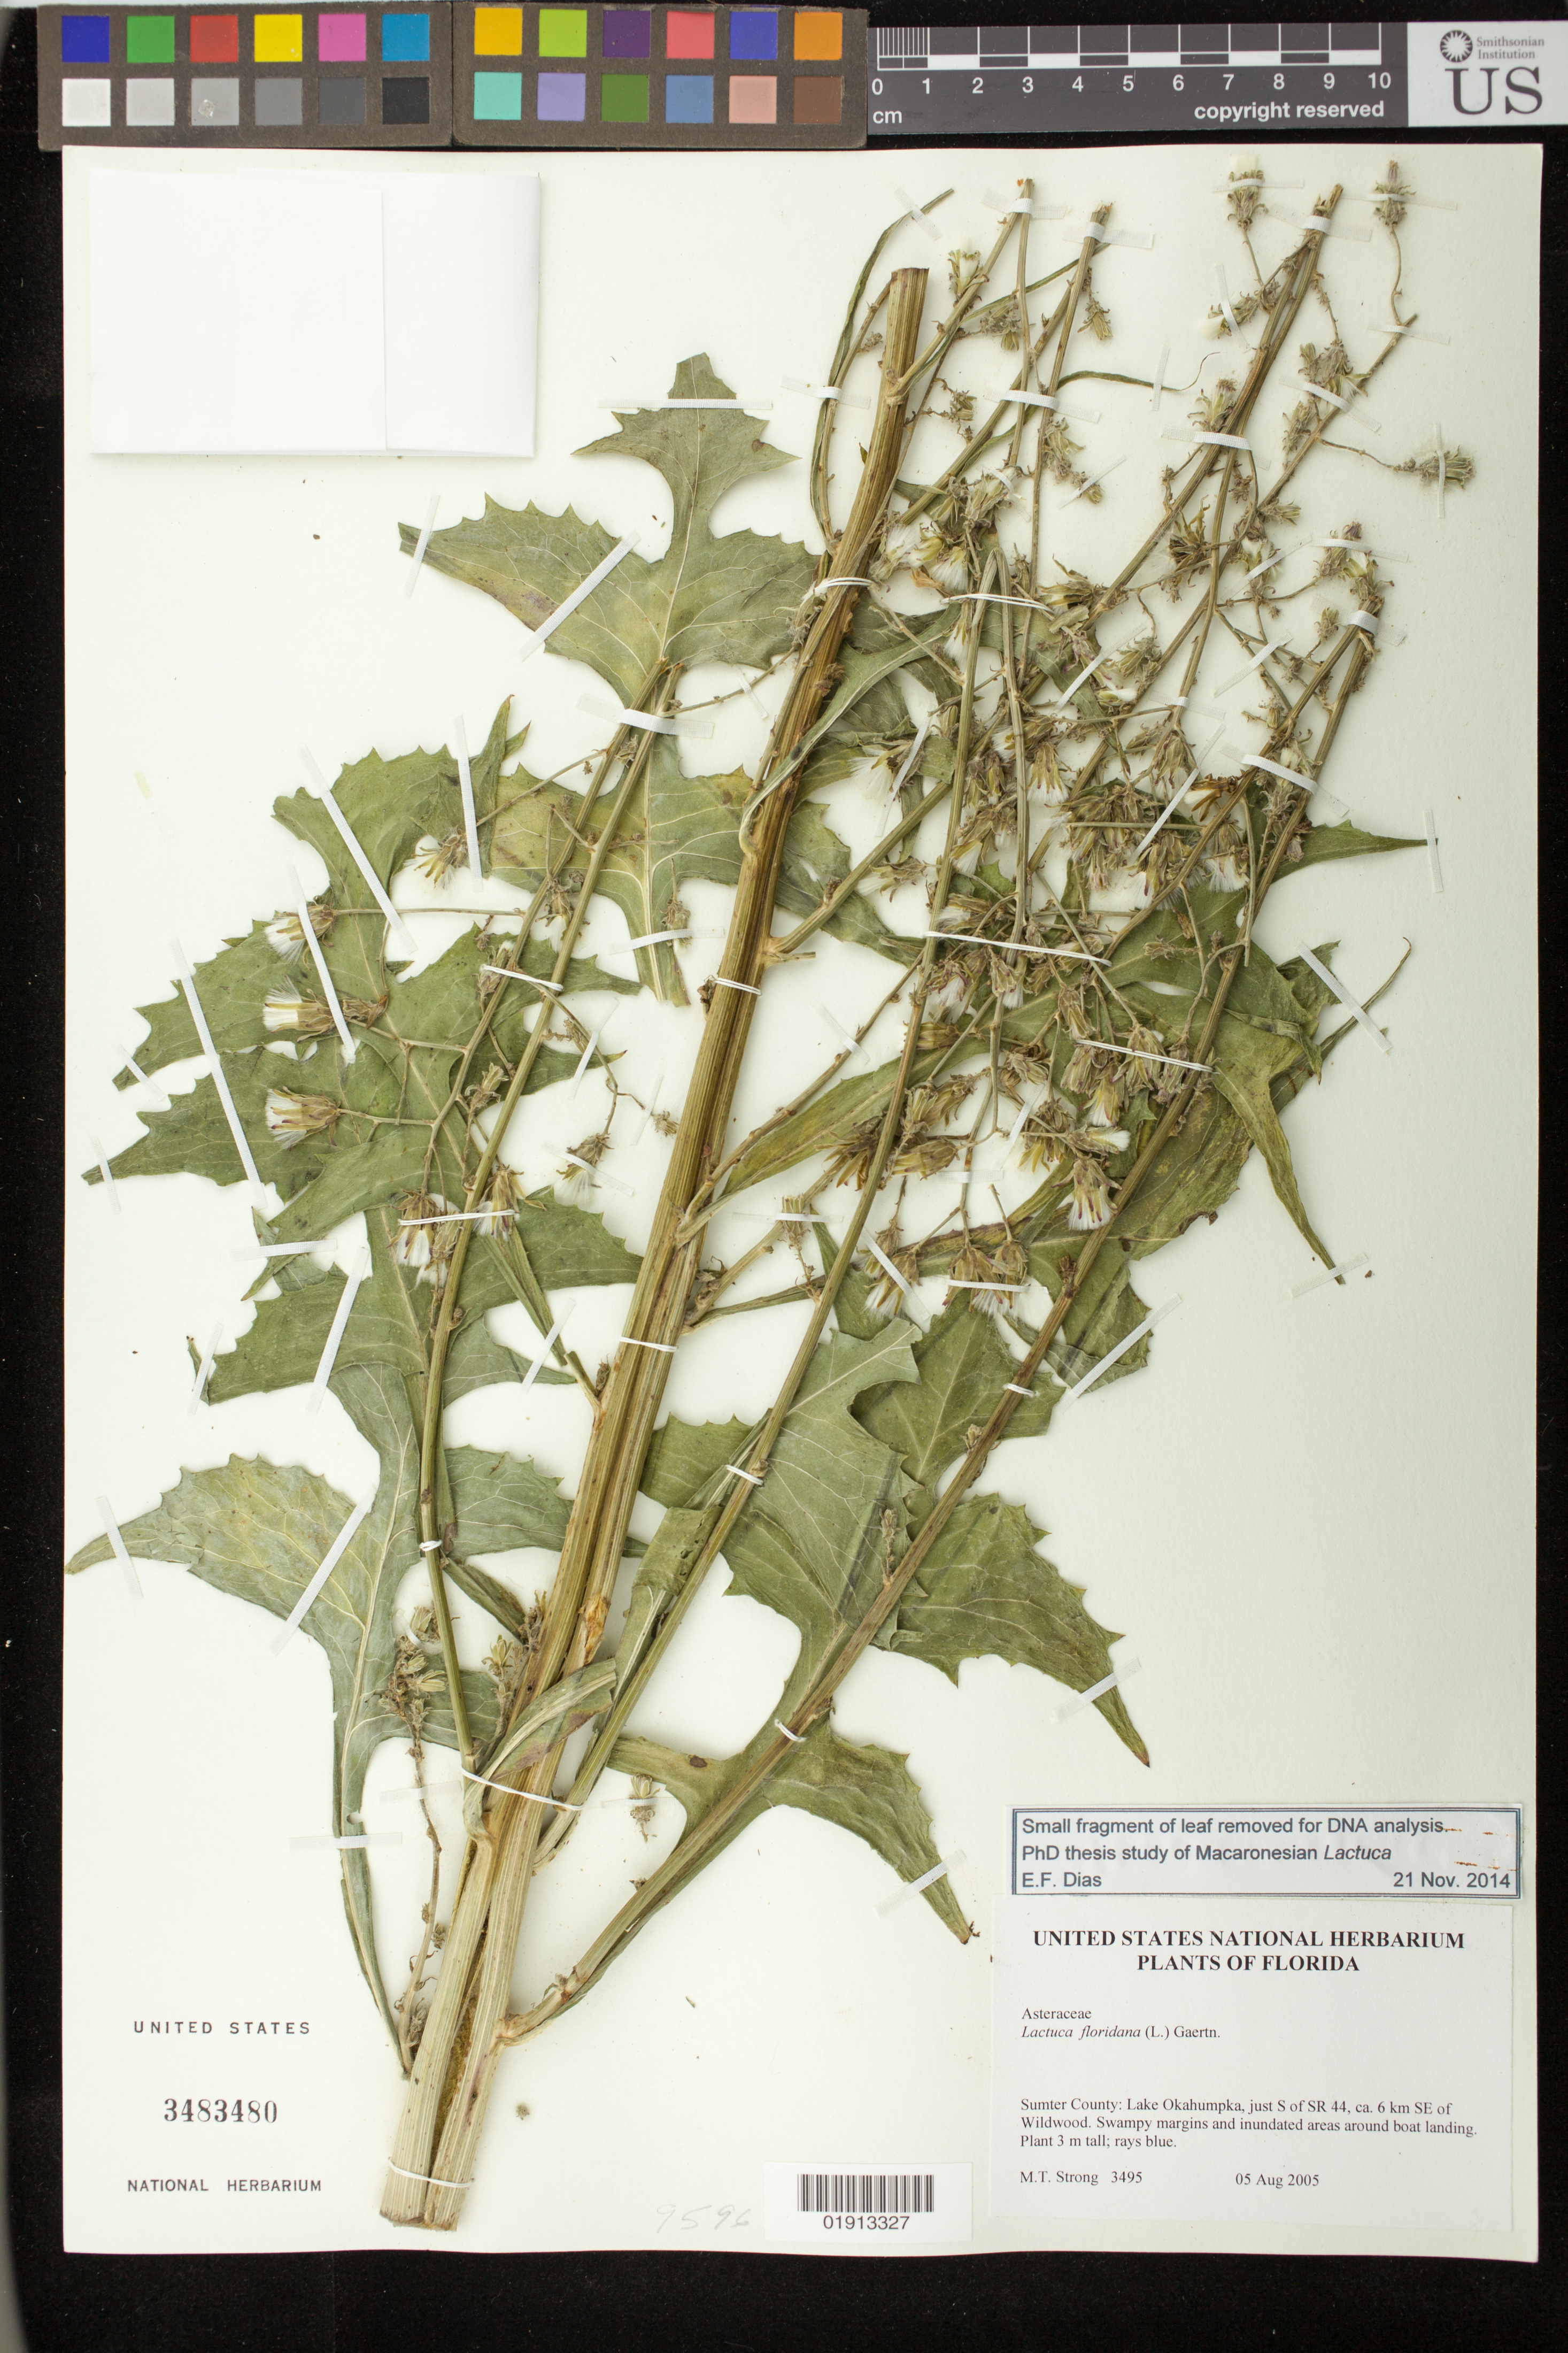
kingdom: Plantae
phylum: Tracheophyta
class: Magnoliopsida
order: Asterales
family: Asteraceae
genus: Lactuca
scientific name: Lactuca floridana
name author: (L.) Gaertn.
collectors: M. T. Strong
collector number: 3495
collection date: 2005-08-05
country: United States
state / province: Florida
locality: Sumter County: Lake Okahumpka, just S of SR 44, ca 6 km SE of Wildwood. Swampy margins and inundated areas around boat landing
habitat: Swampy margins and inundated areas around boat landing.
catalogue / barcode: US 3483480